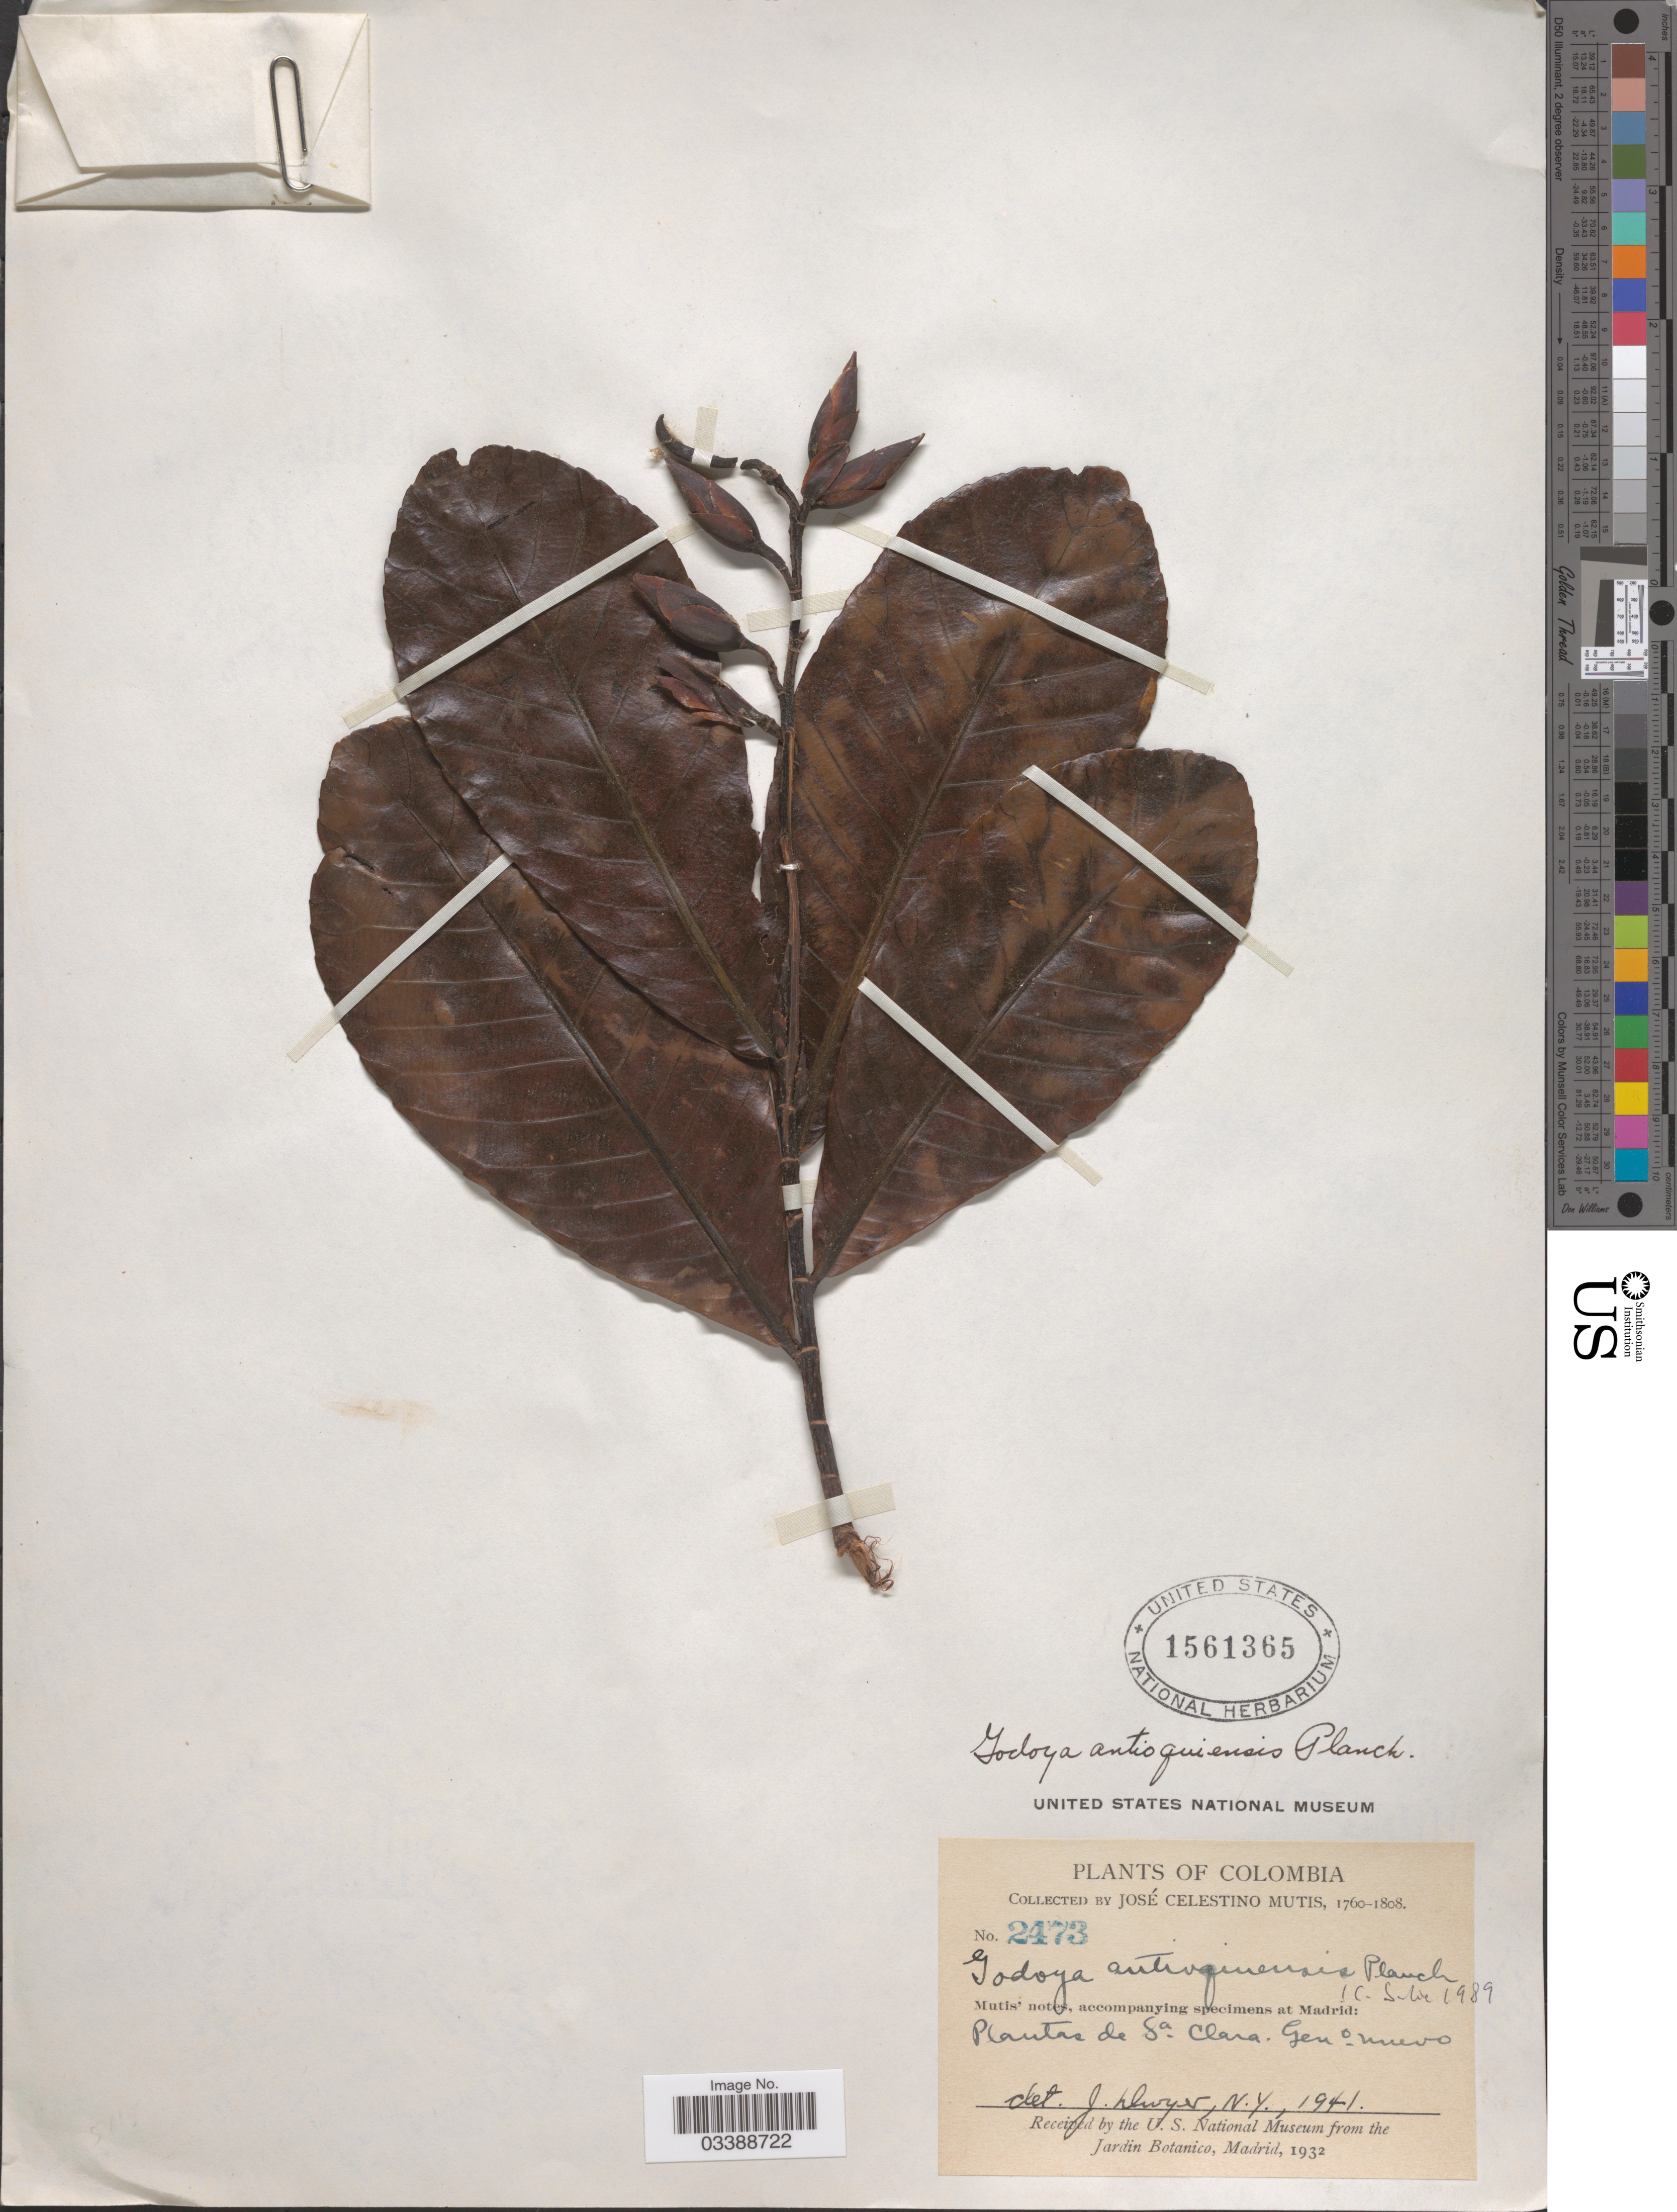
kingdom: Plantae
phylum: Tracheophyta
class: Magnoliopsida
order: Malpighiales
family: Ochnaceae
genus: Godoya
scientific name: Godoya antioquiensis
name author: Planch.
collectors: J. C. B. Mutis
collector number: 2473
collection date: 1760/1808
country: Colombia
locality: Plantas de Sa Clara. Geno nuevo.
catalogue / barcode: US 1561365